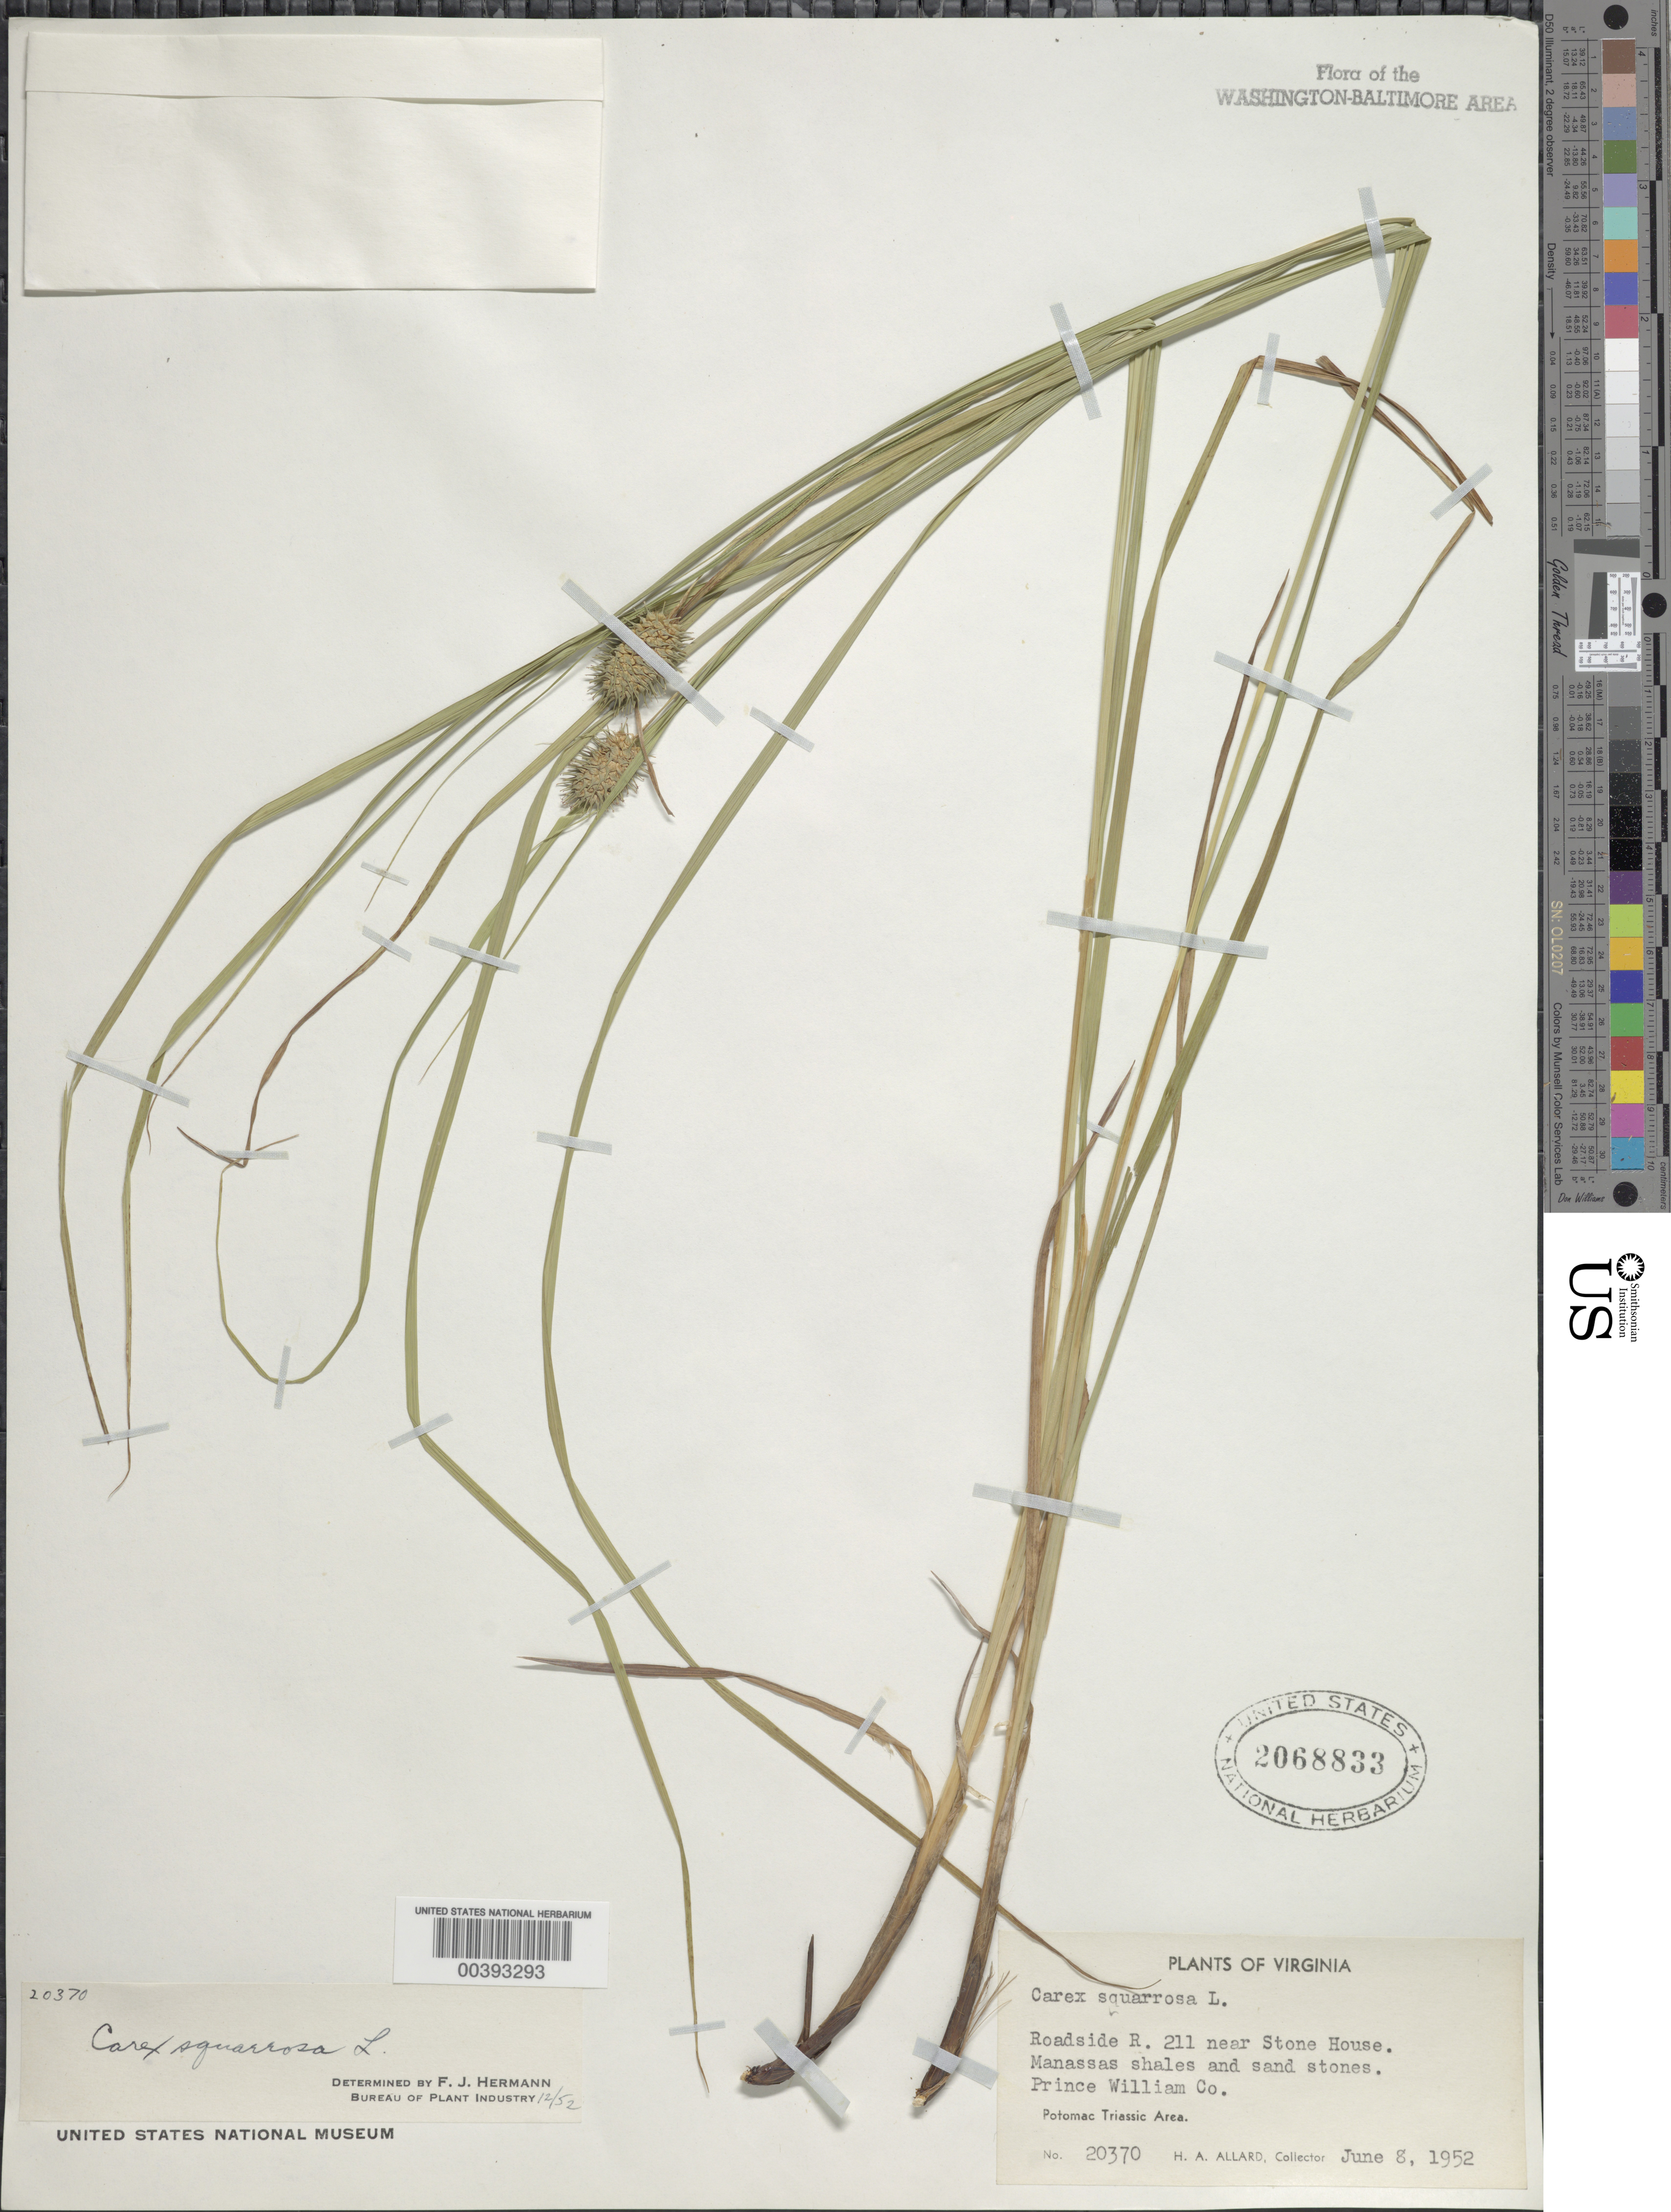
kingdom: Plantae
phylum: Tracheophyta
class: Liliopsida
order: Poales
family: Cyperaceae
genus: Carex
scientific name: Carex squarrosa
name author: L.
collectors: H. A. Allard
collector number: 20370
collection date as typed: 08 Jun 1952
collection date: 1952-06-08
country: United States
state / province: Virginia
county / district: Prince William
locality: Route 211, near Stone House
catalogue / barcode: US 2068833